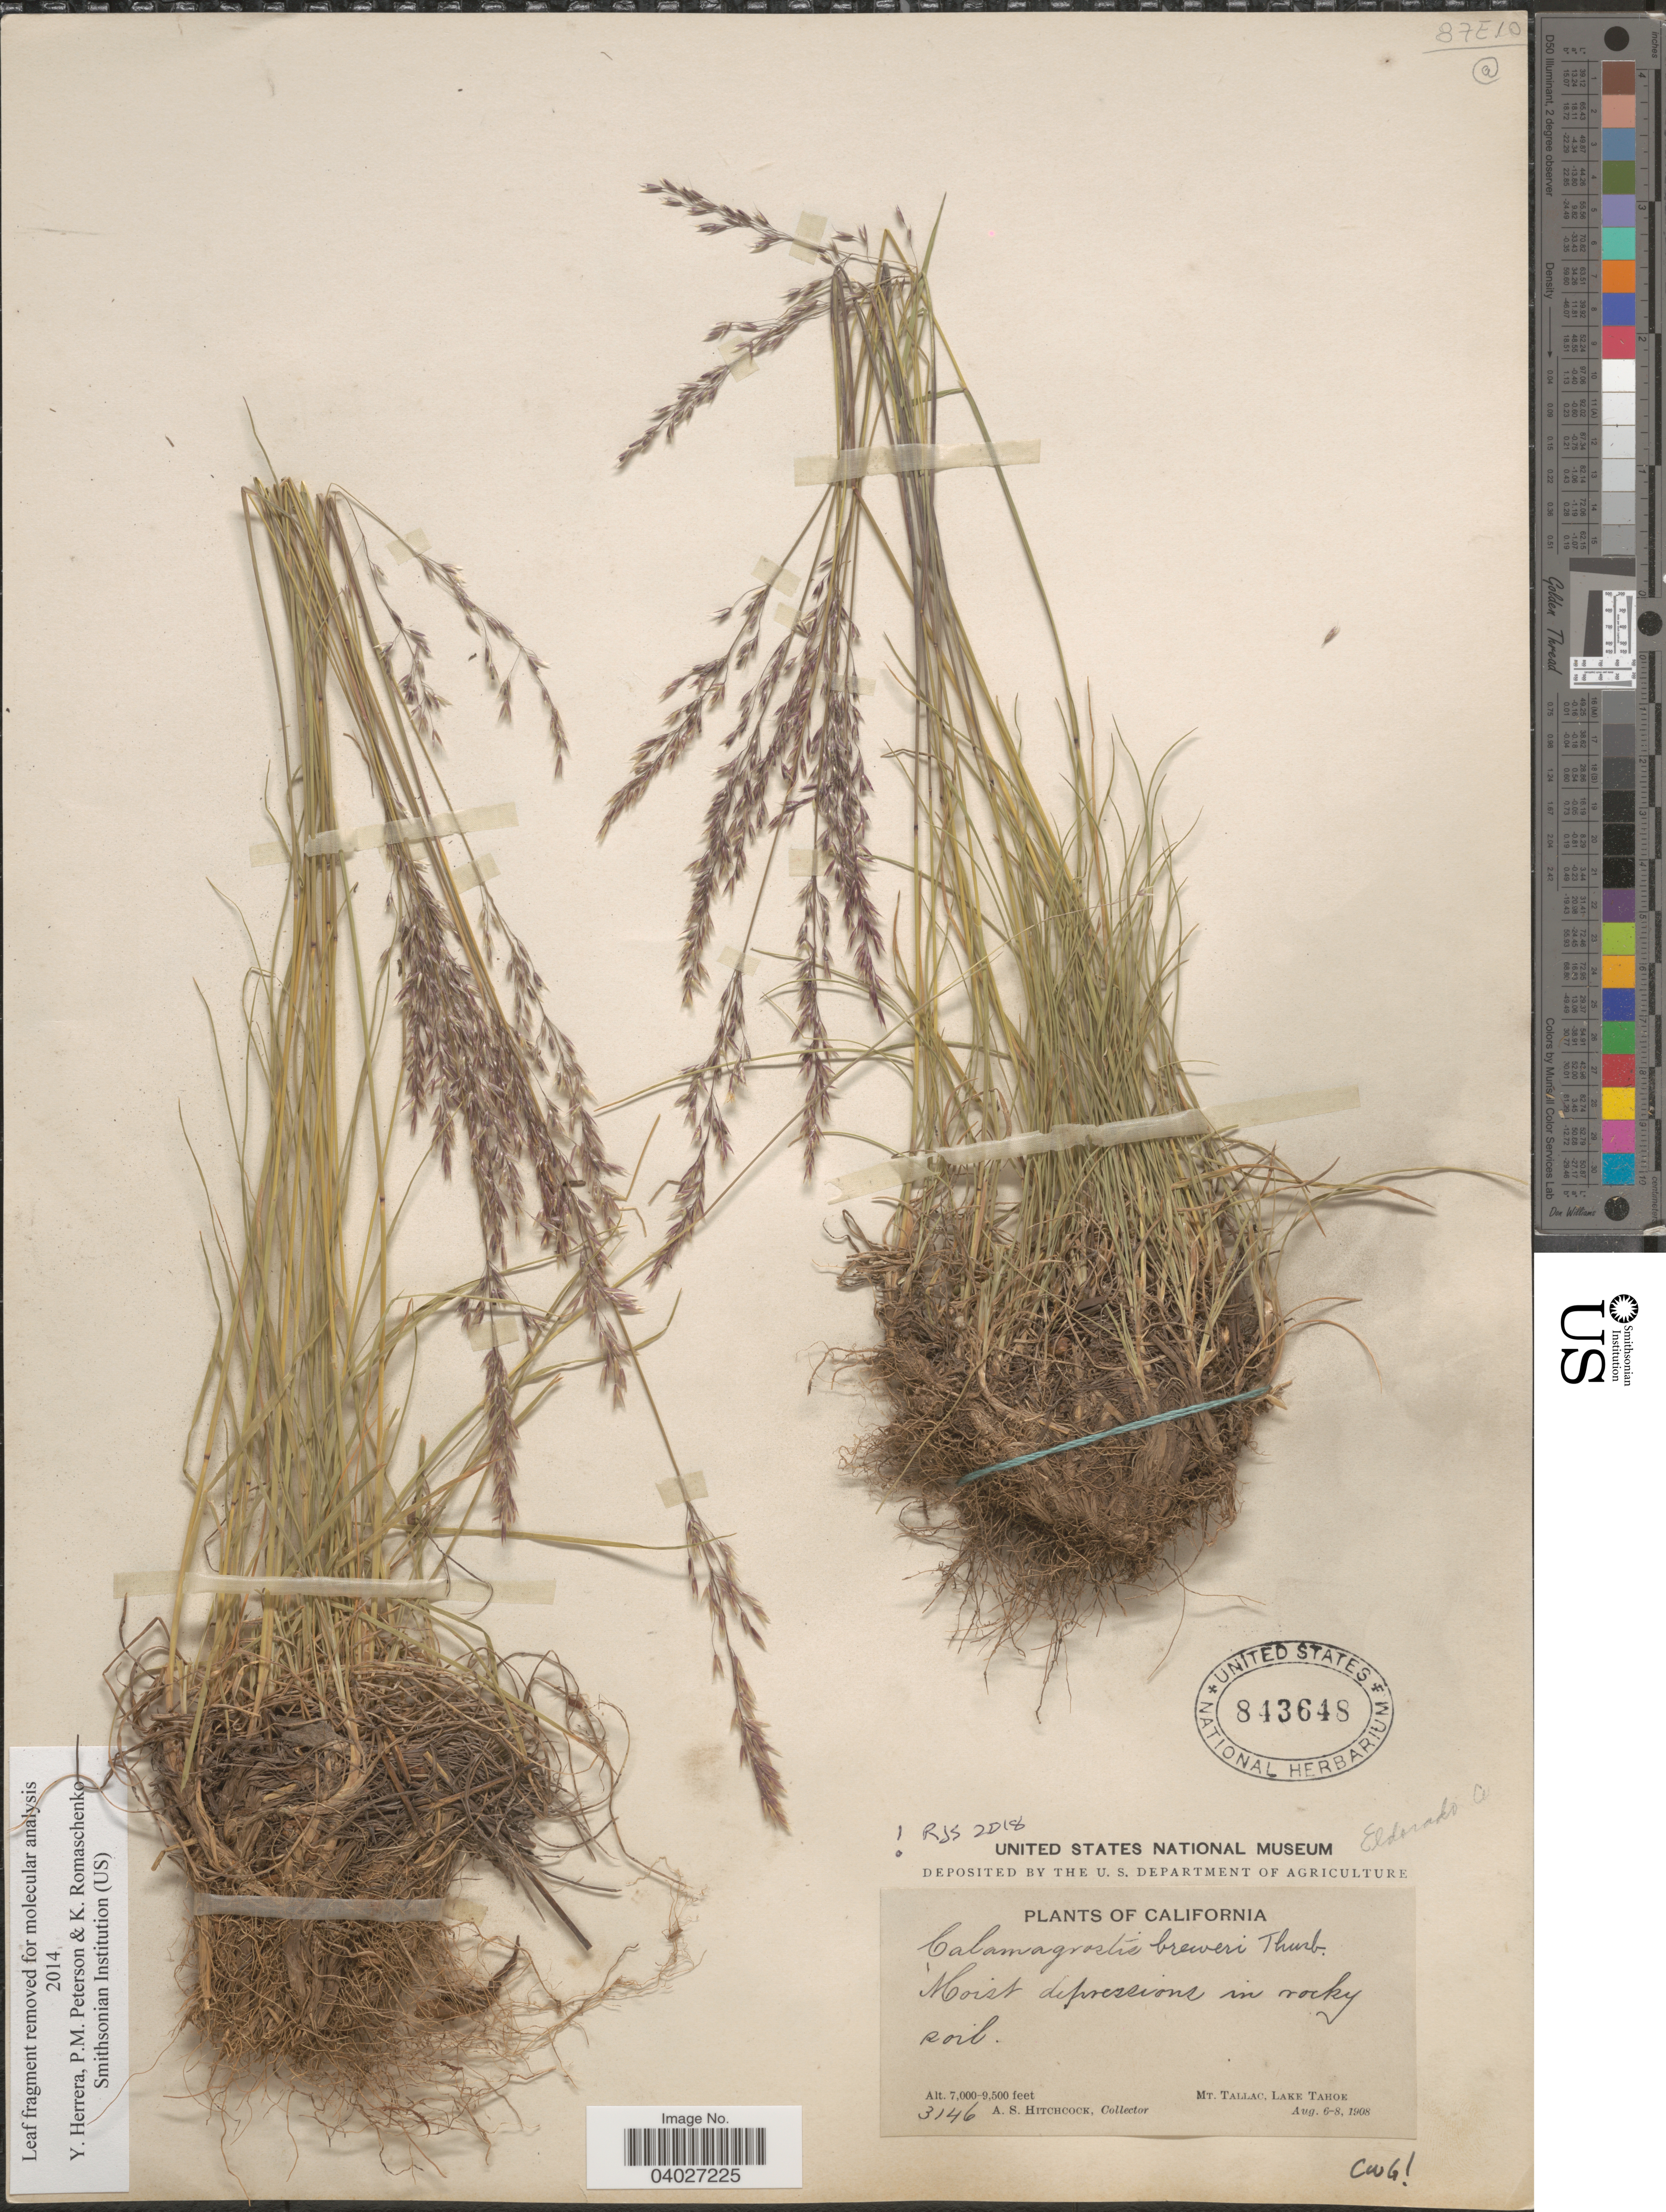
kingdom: Plantae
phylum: Tracheophyta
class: Liliopsida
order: Poales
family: Poaceae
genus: Calamagrostis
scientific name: Calamagrostis breweri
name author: Thurb.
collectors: A. S. Hitchcock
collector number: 3146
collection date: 1908-08-06/1908-08-08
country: United States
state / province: California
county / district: El Dorado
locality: Mt. Tallac, Lake Tahoe. Eldorado Co.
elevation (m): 2134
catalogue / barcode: US 843648